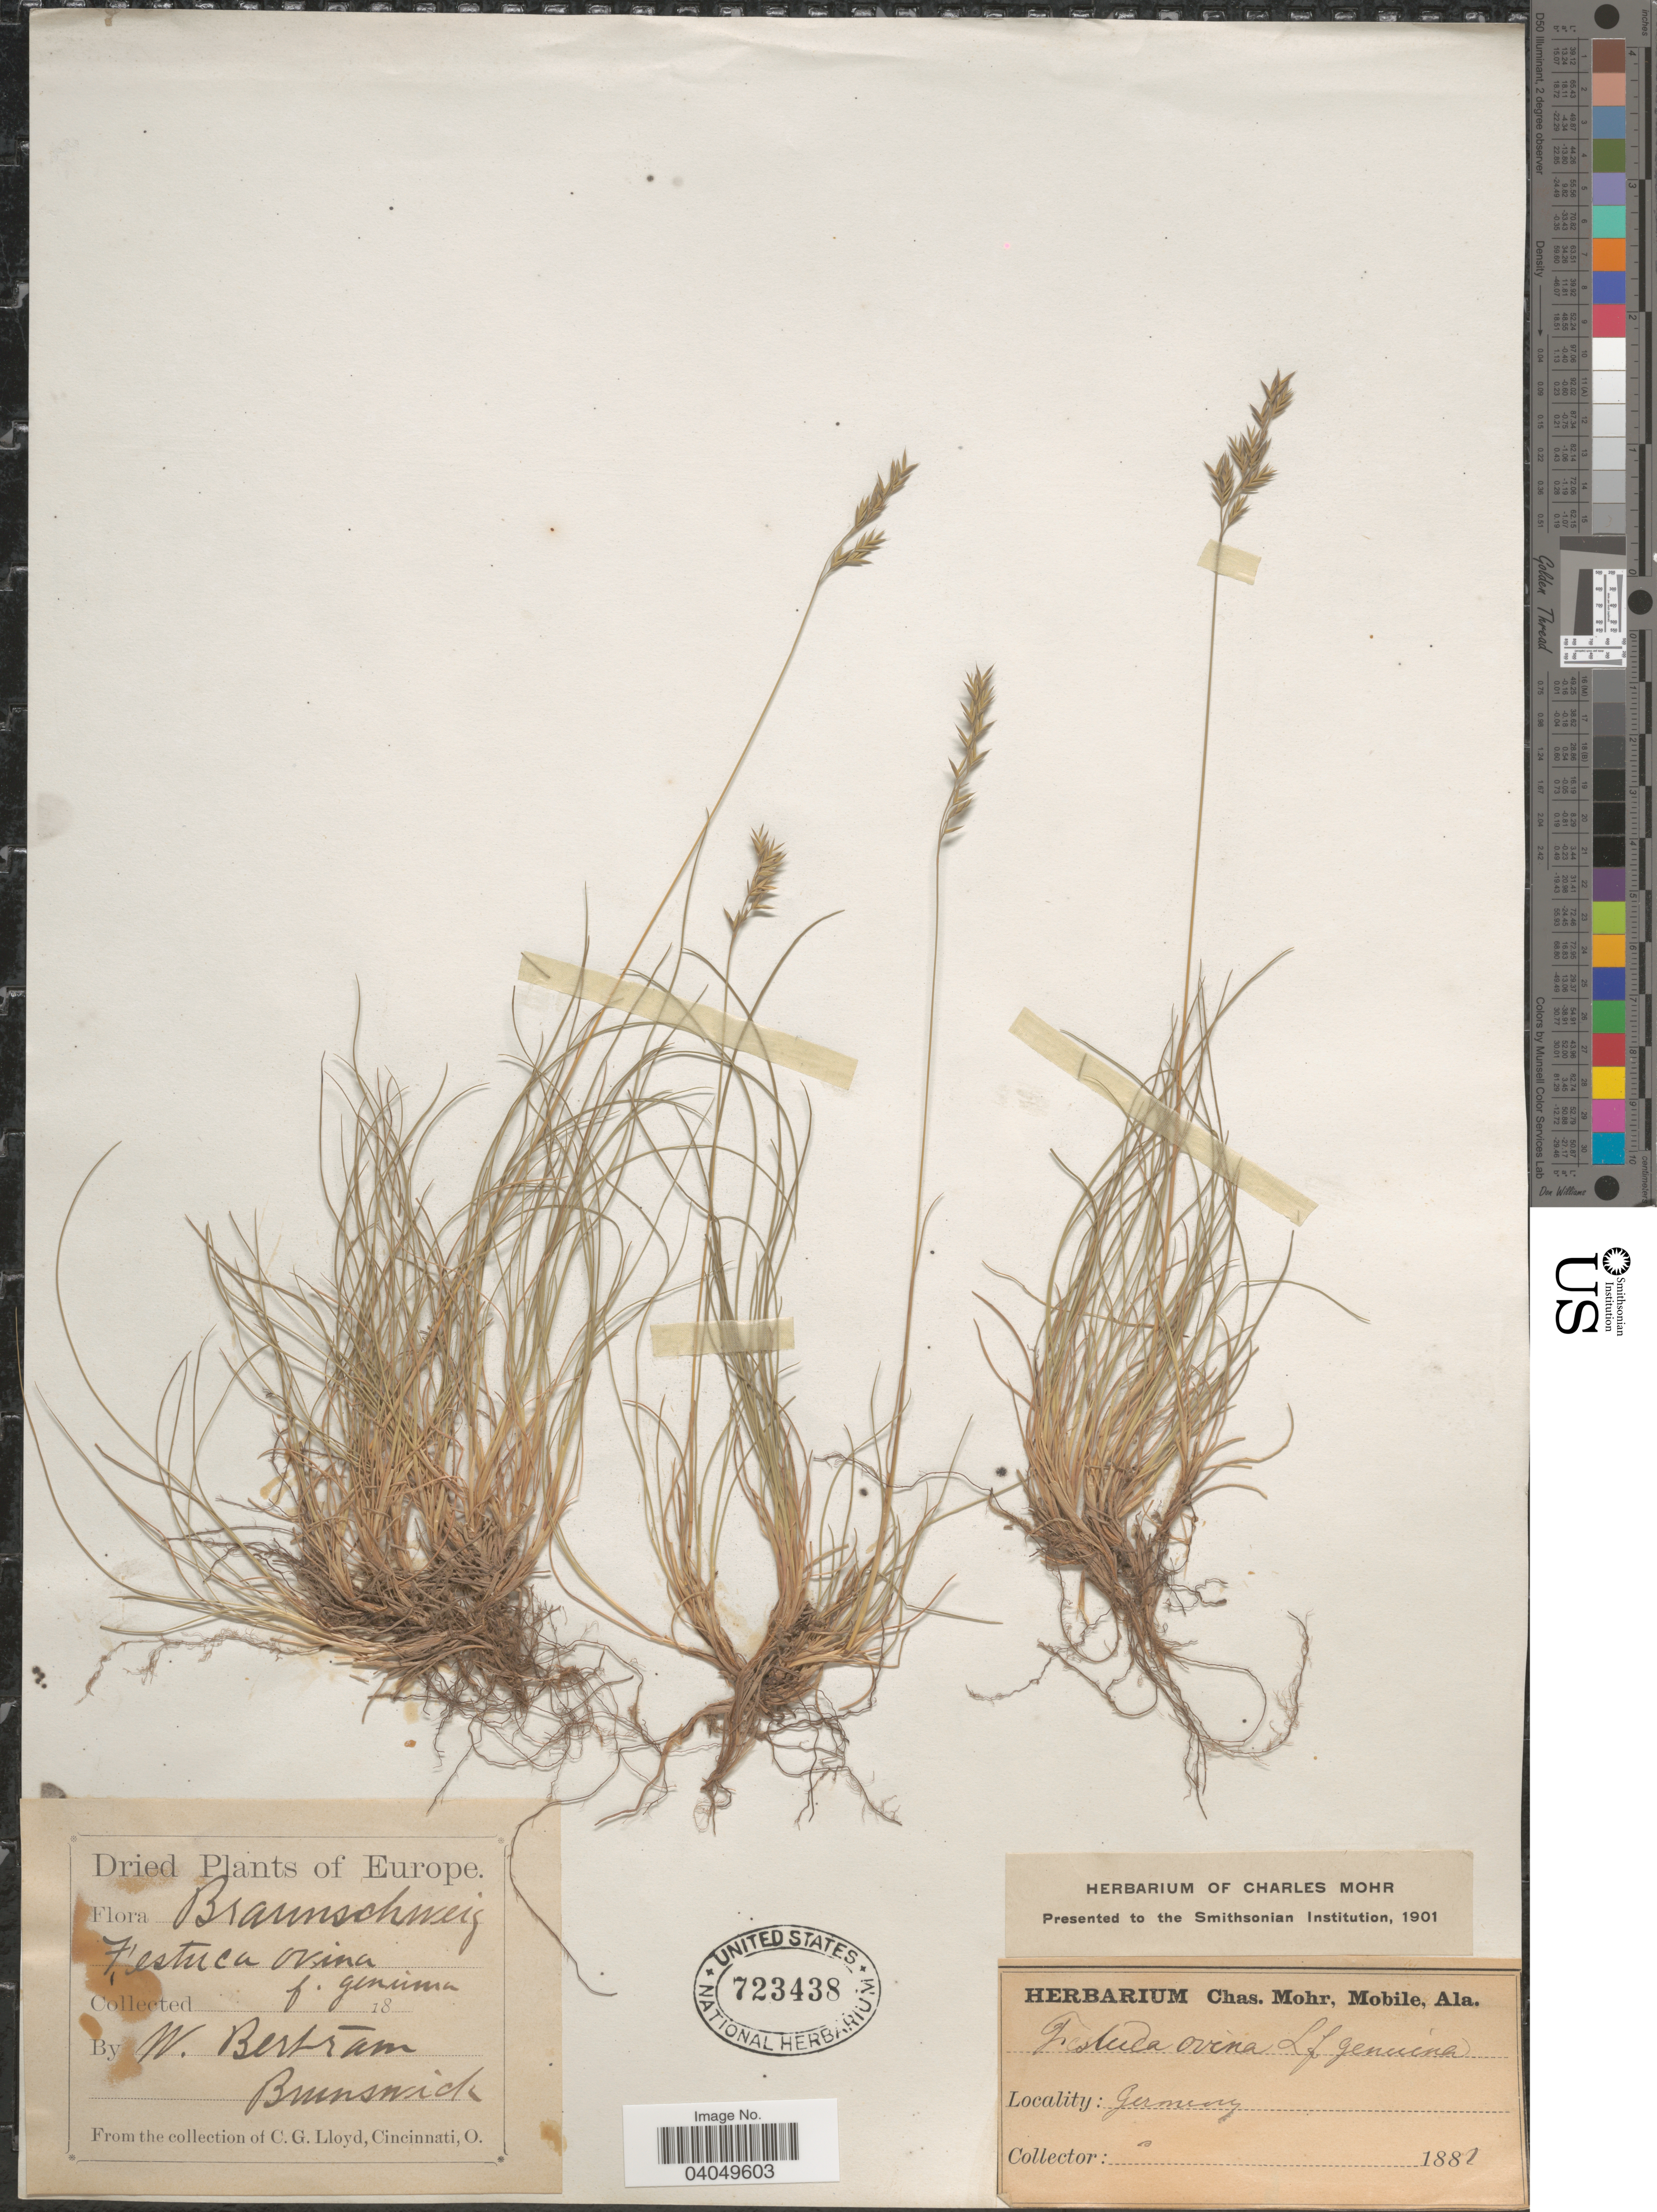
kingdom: Plantae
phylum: Tracheophyta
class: Liliopsida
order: Poales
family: Poaceae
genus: Festuca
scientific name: Festuca ovina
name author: L.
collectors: W. Bertram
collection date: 1881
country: Germany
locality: Braunschweig. Brunswick.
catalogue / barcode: US 723438